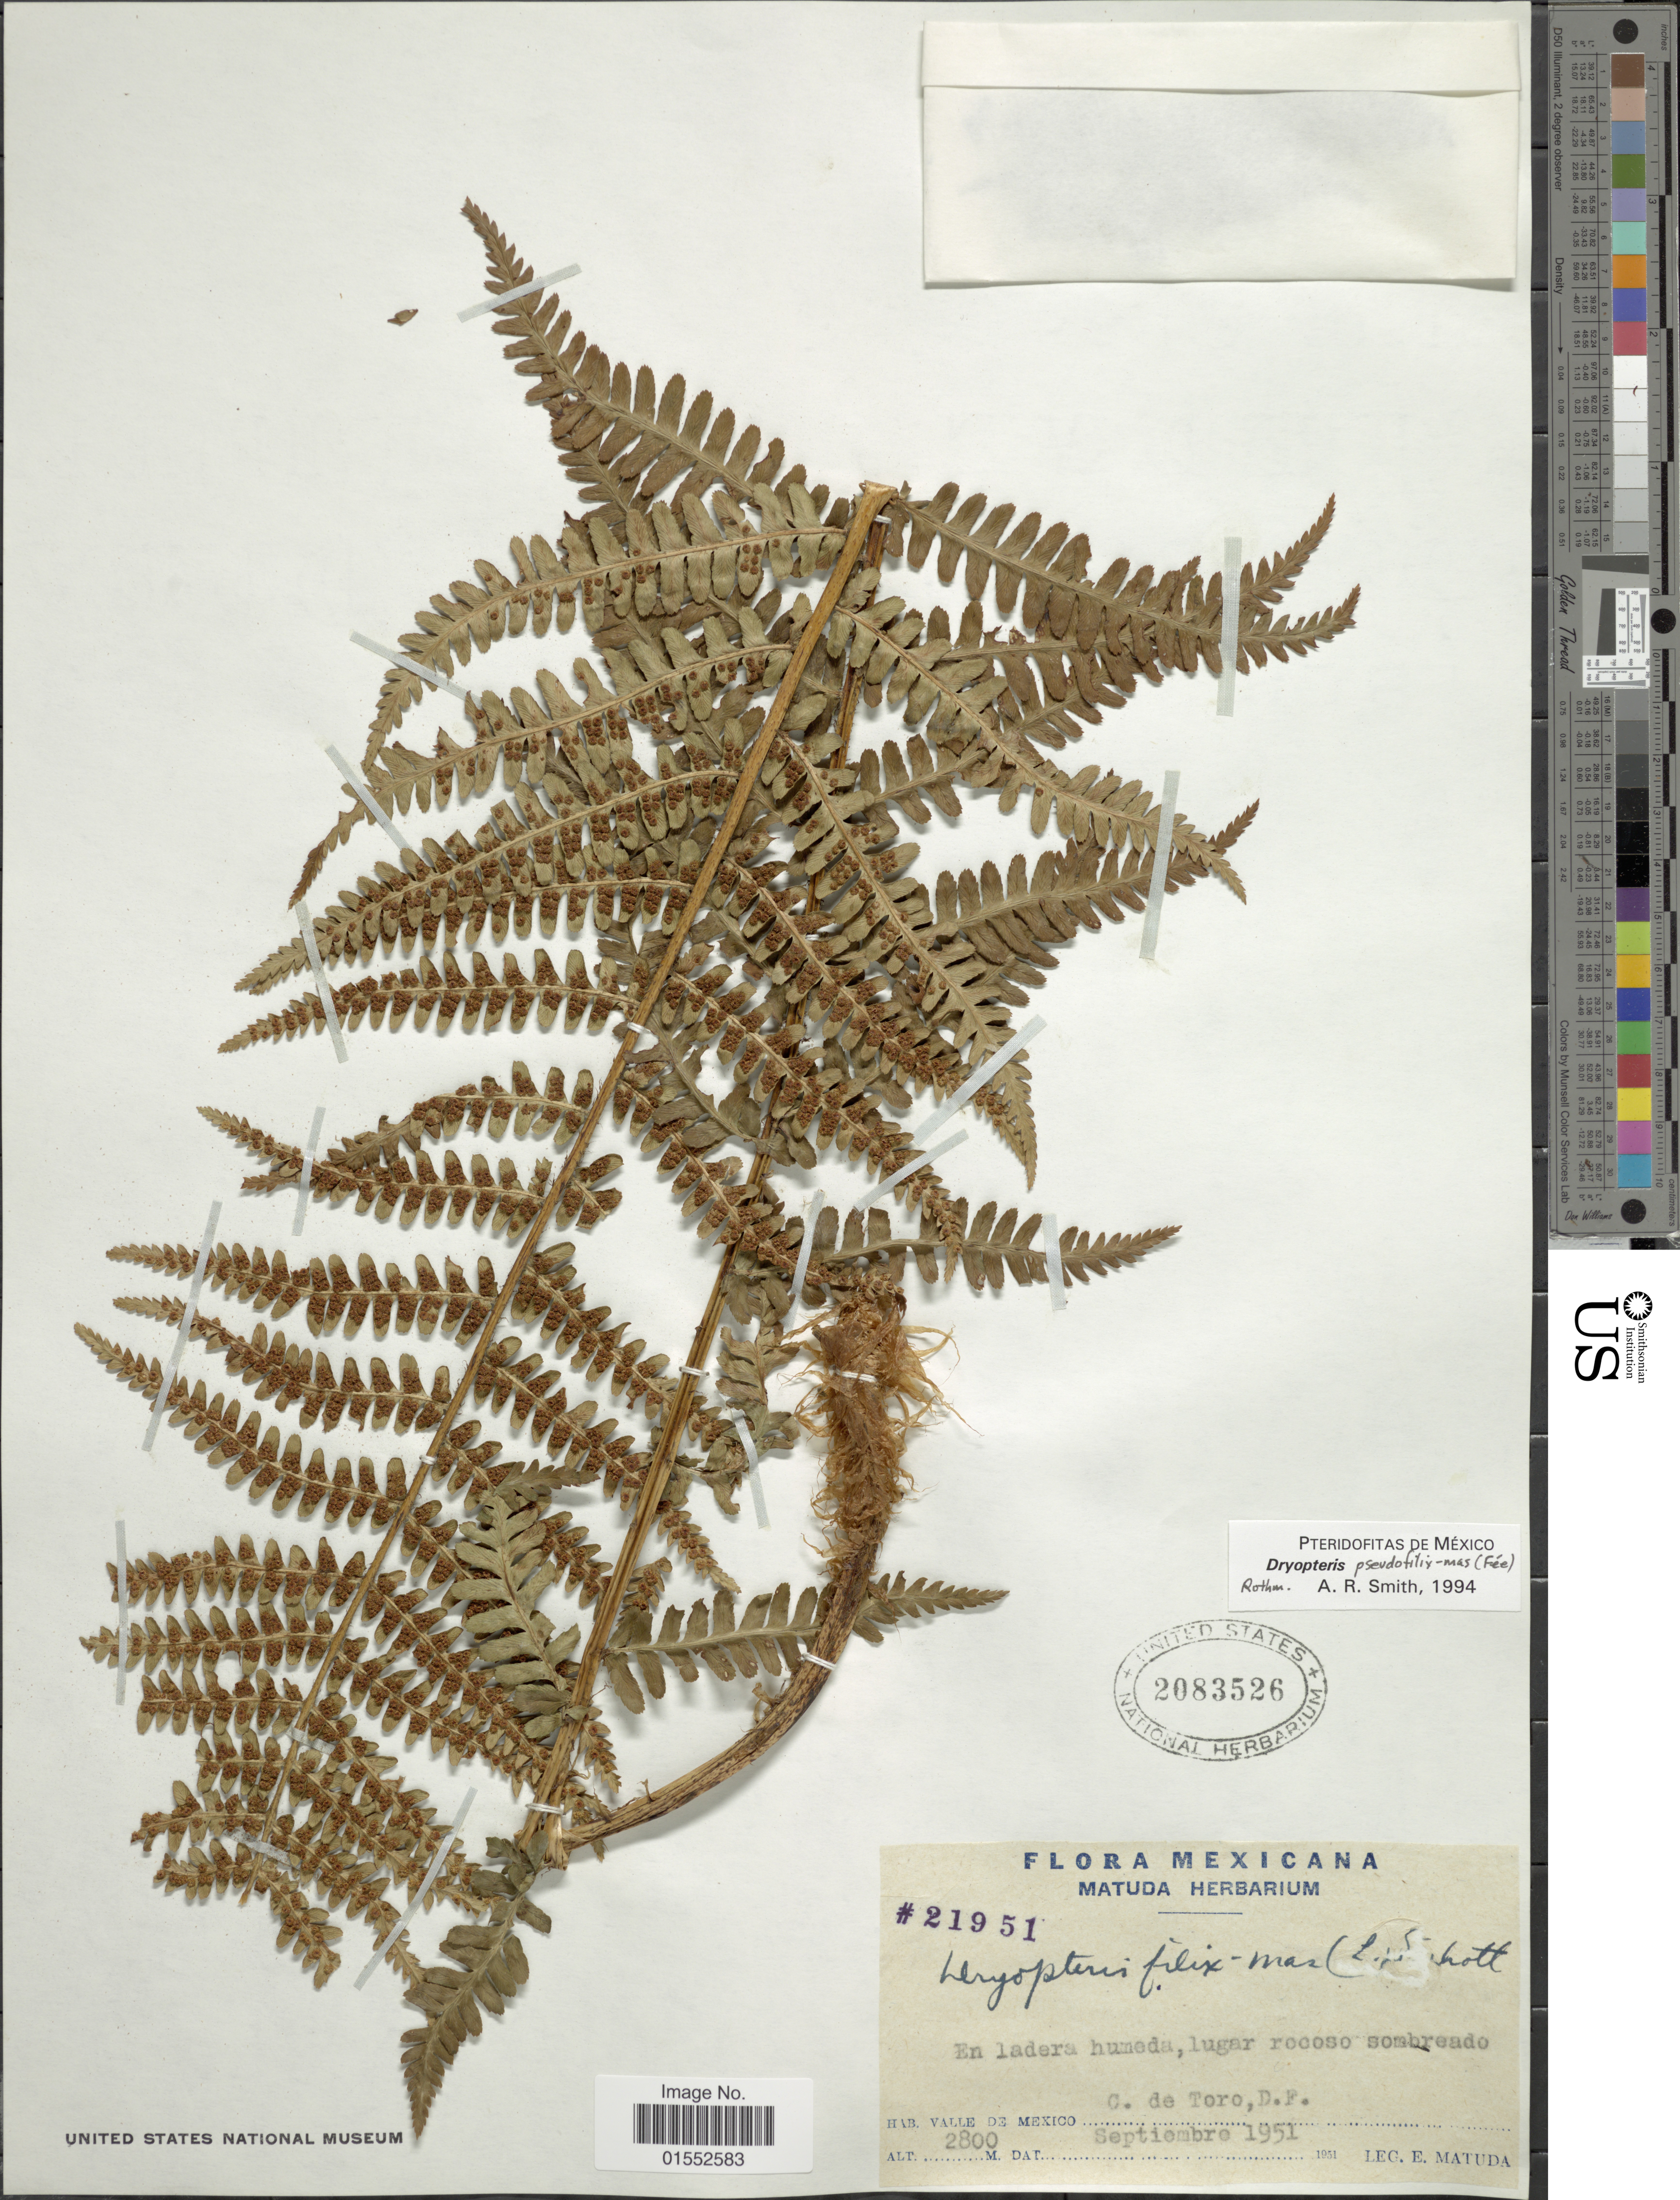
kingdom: Plantae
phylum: Tracheophyta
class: Polypodiopsida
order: Polypodiales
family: Dryopteridaceae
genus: Dryopteris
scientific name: Dryopteris pseudofilix-mas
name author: (Fée) Rothm.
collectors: E. Matuda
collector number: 21951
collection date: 1951-09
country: Mexico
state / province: Distrito Federal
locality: Vallee de Mexico, C. de Toro, D.F.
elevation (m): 2800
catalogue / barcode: US 2083526